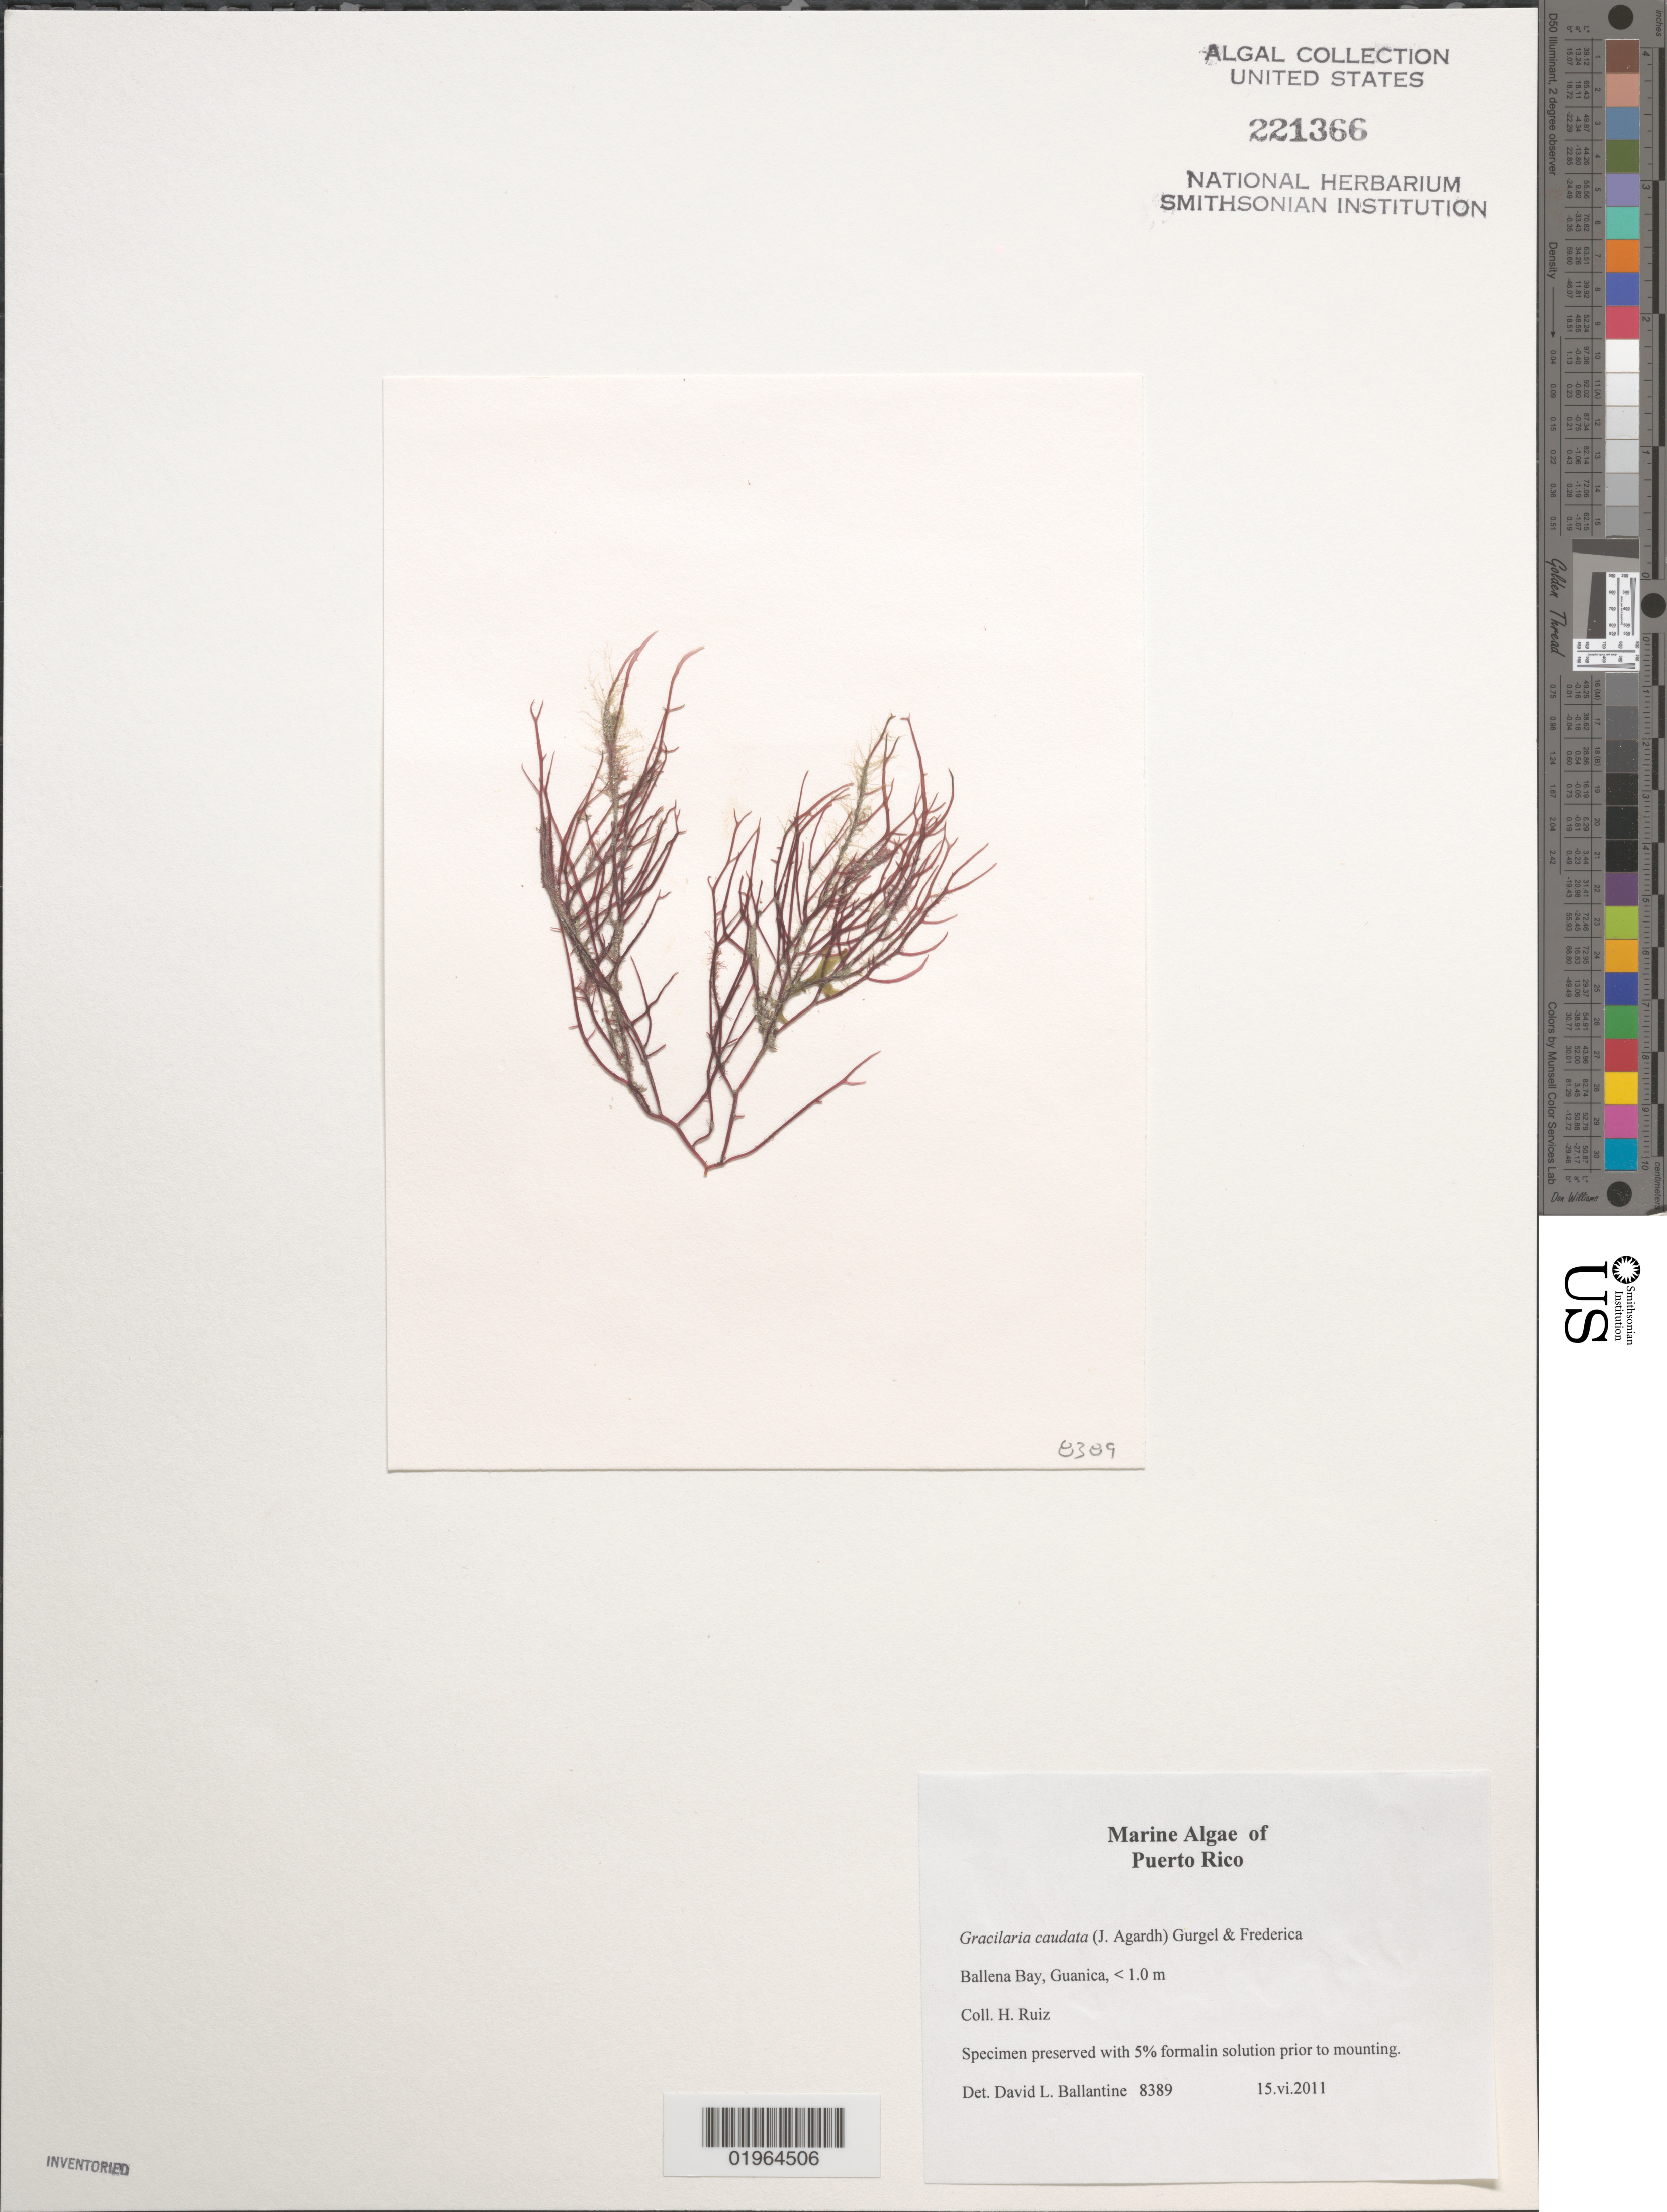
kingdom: Plantae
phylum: Rhodophyta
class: Florideophyceae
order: Gracilariales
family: Gracilariaceae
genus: Gracilaria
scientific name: Gracilaria caudata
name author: J. Agardh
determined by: Ballantine, D. L.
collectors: H. Ruiz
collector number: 8389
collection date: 2011-06-15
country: Puerto Rico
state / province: Guanica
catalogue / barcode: US 221366